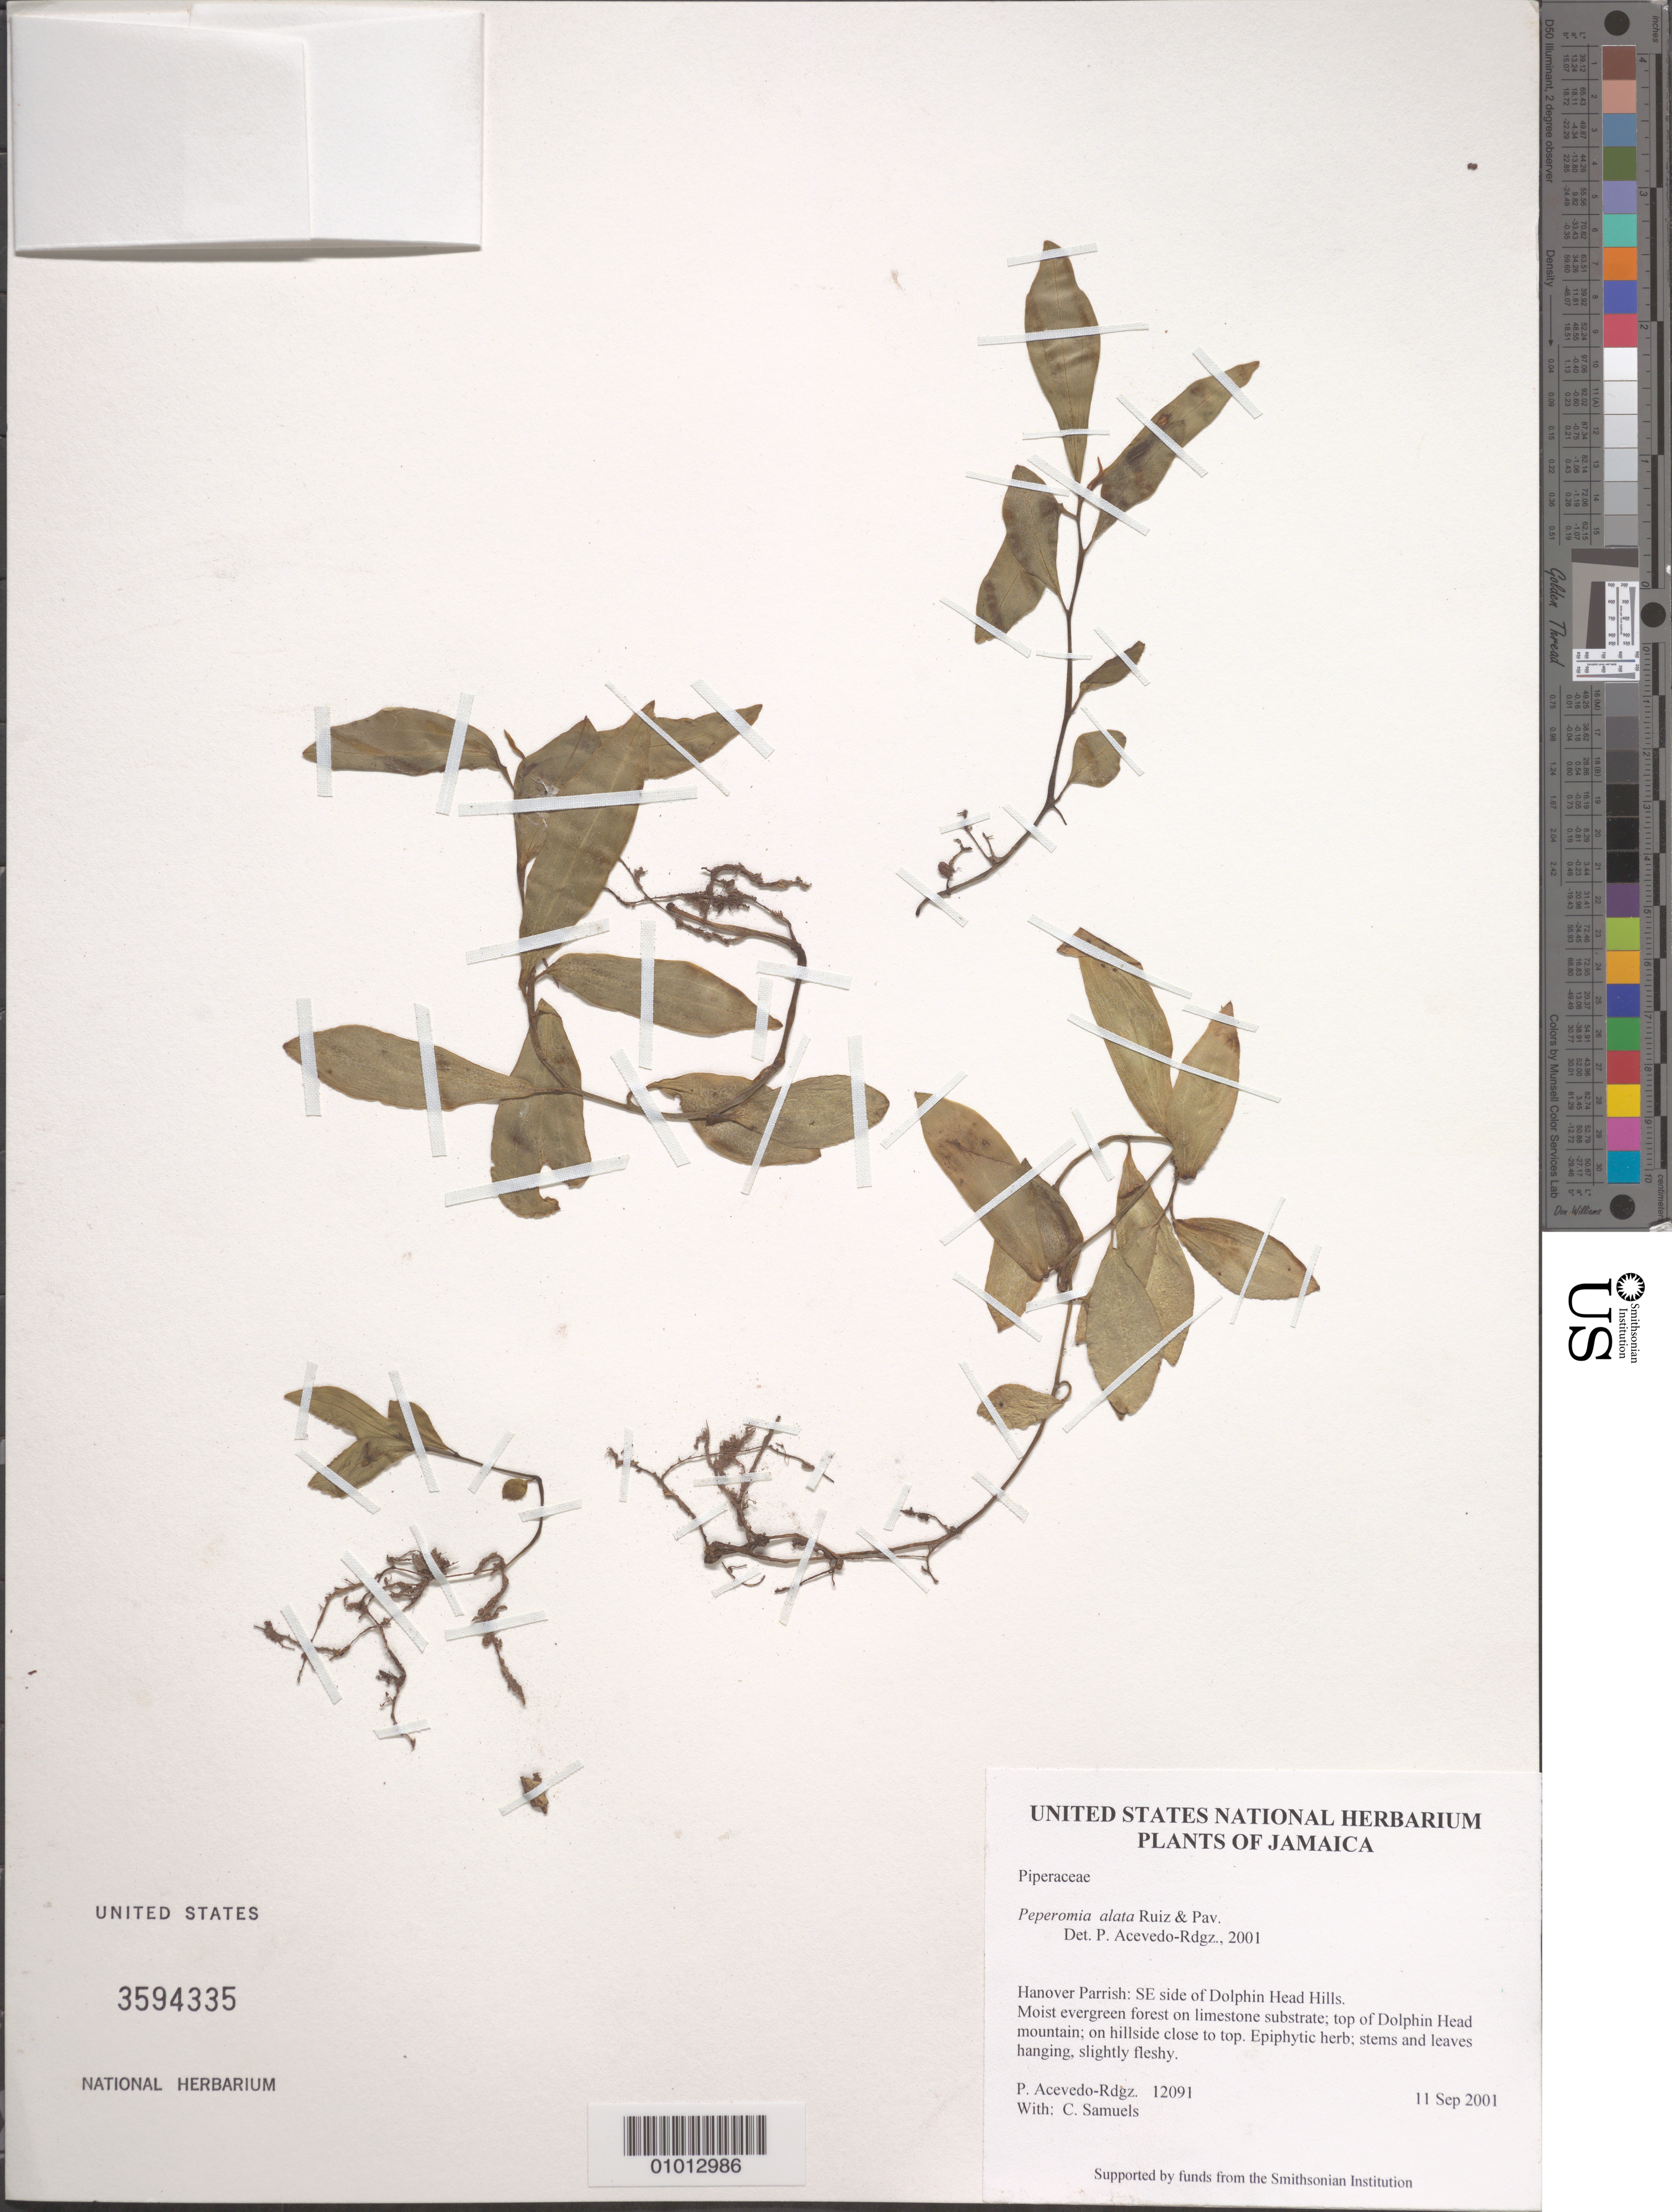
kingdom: Plantae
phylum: Tracheophyta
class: Magnoliopsida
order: Piperales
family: Piperaceae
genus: Peperomia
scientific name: Peperomia alata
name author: Ruiz & Pav.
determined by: Acevedo-Rodríguez, P., (BOT), Smithsonian Institution - National Museum of Natural History (UNITED STATES)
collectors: P. Acevedo-Rodr. & C. Samuels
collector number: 12091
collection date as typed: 11 Sep 2001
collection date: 2001-09-11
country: Jamaica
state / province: Hanover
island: Jamaica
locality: Hanover Parrish: SE side of Dolphin Head Hills.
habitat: Moist evergreen forest on limestone substrate; top of Dolphin Head mountain; on hillside close to top.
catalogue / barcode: US 3594335